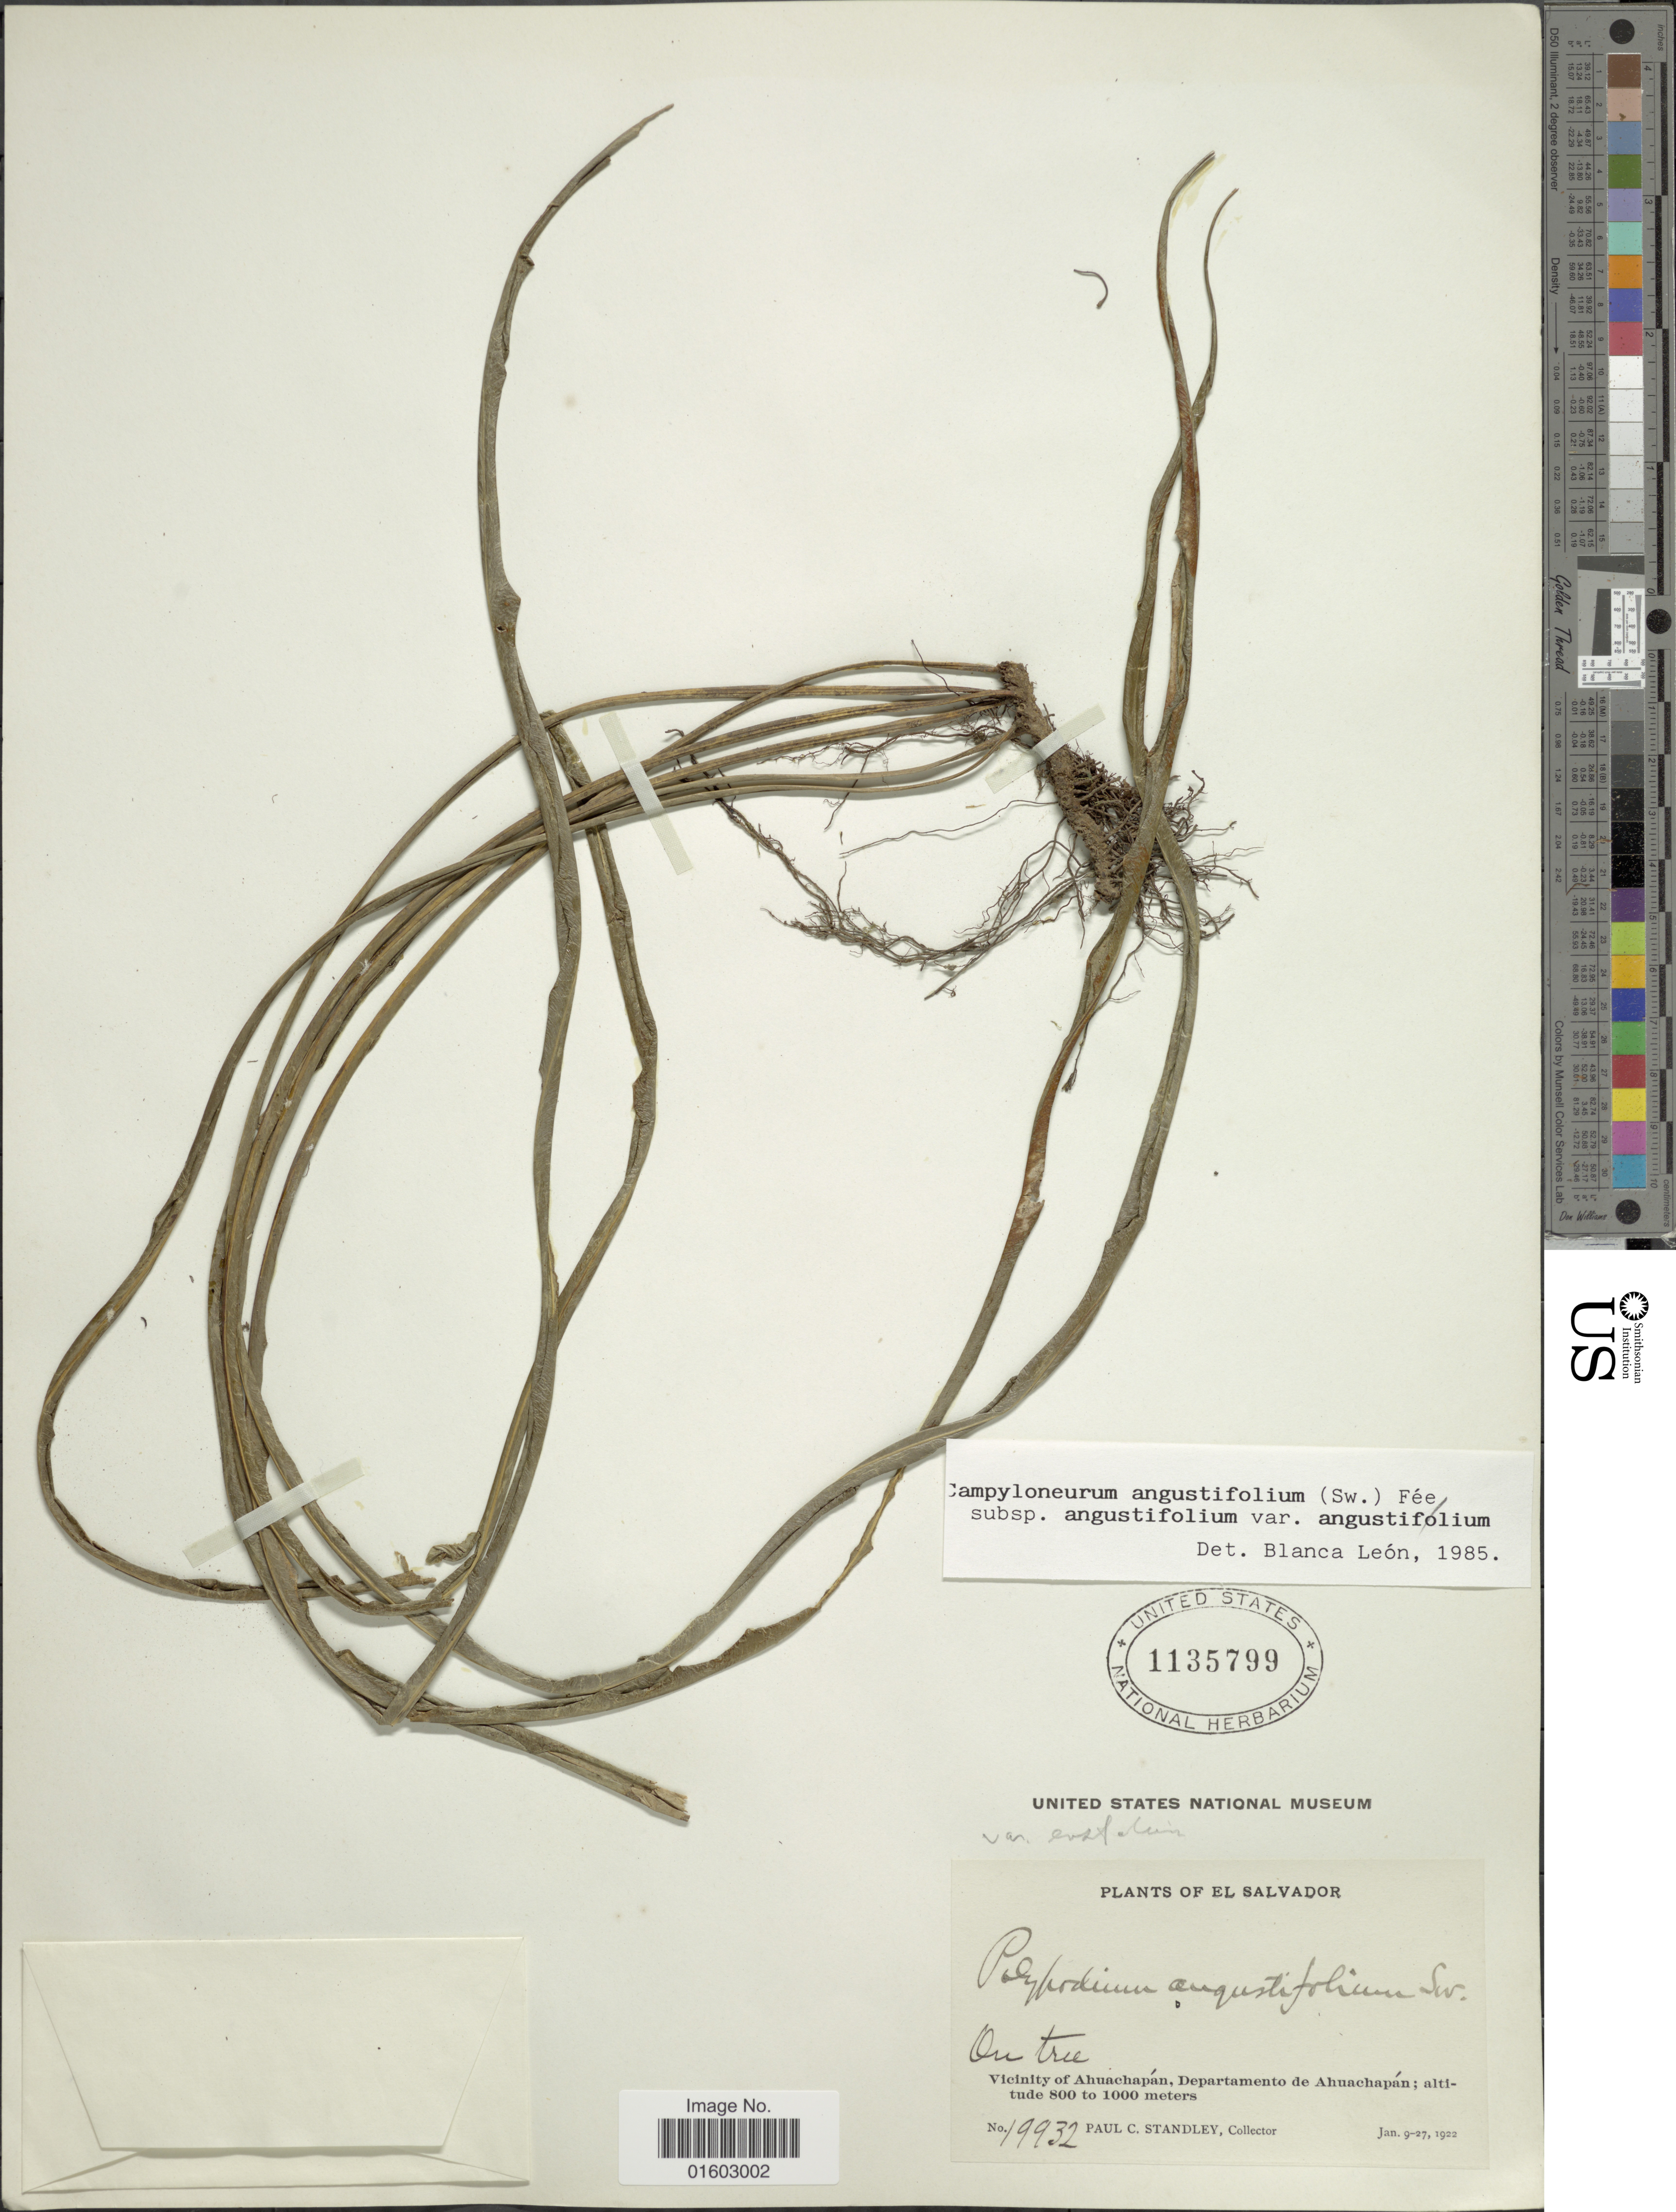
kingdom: Plantae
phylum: Tracheophyta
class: Polypodiopsida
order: Polypodiales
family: Polypodiaceae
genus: Campyloneurum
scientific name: Campyloneurum ensifolium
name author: (Willd.) J. Sm.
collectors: P. C. Standley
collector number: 19932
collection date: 1922-01-09/1922-01-27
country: El Salvador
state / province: Ahuachapan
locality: Vicinity of Ahuachapan, Departamento de Ahuachapan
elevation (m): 800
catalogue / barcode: US 1135799